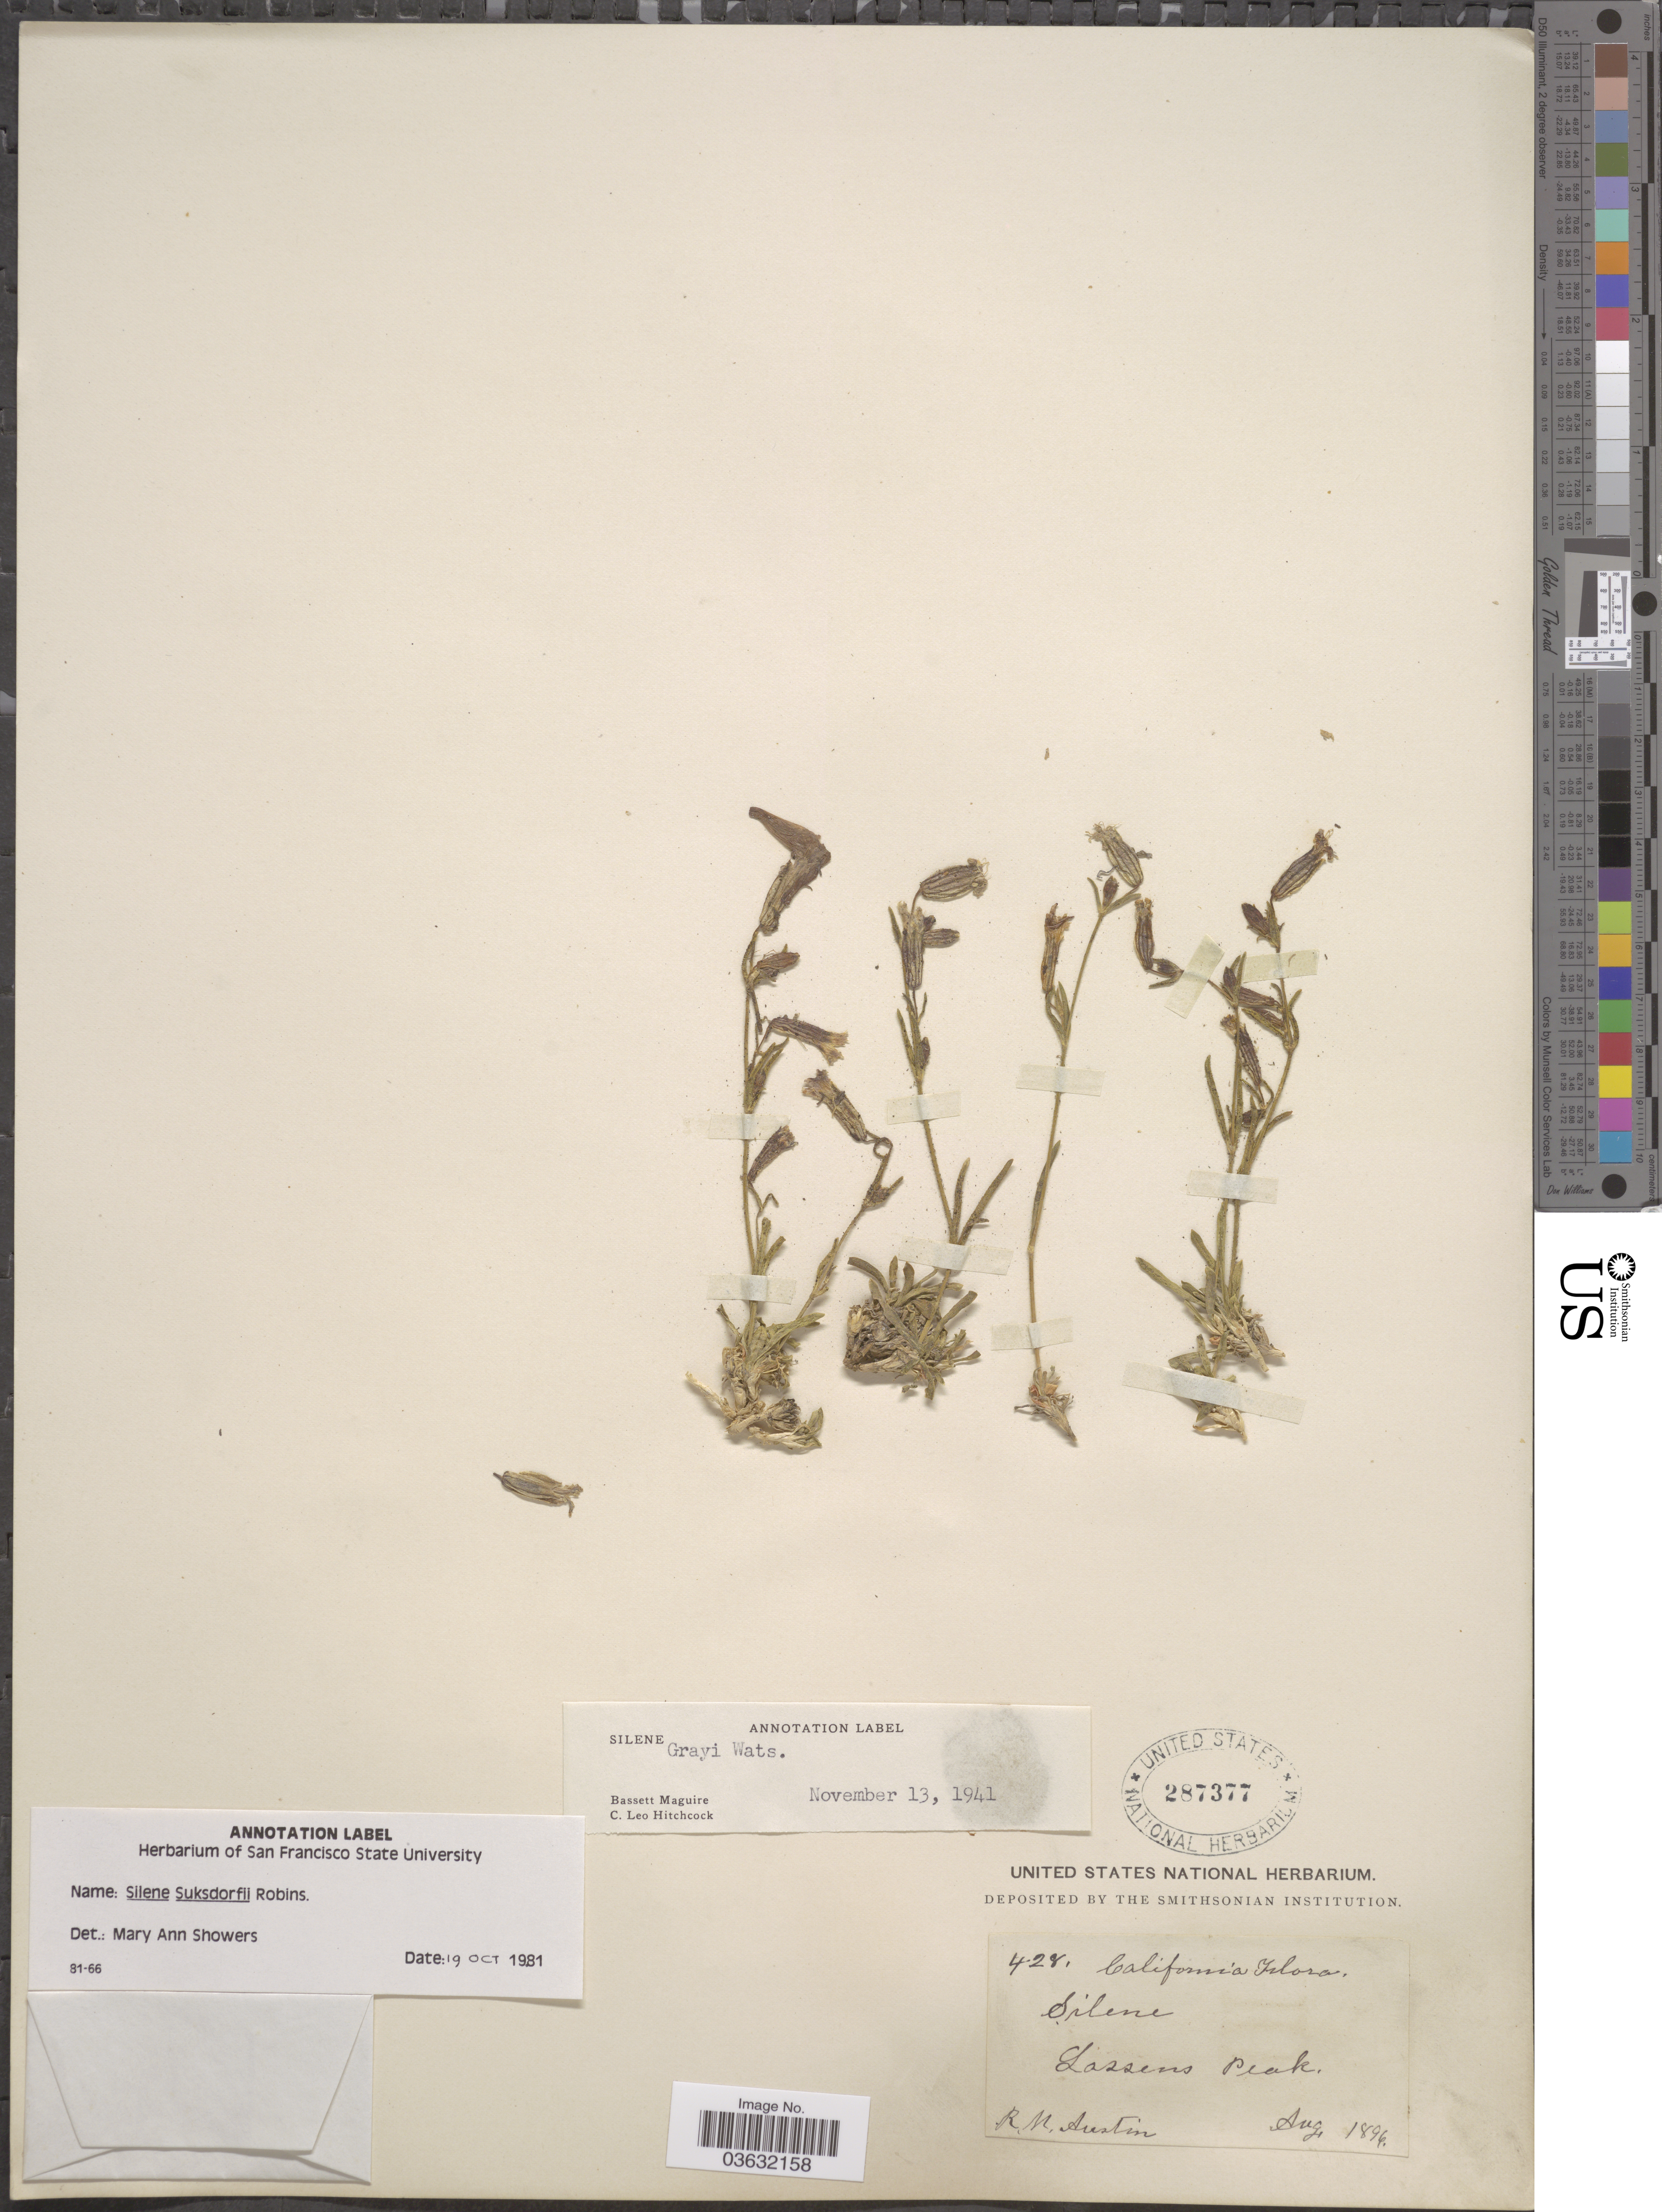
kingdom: Plantae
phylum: Tracheophyta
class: Magnoliopsida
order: Caryophyllales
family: Caryophyllaceae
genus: Silene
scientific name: Silene suksdorfii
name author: B.L. Rob.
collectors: R. Austin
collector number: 428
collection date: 1896-08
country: United States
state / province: California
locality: Lassens Peak.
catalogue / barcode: US 287377